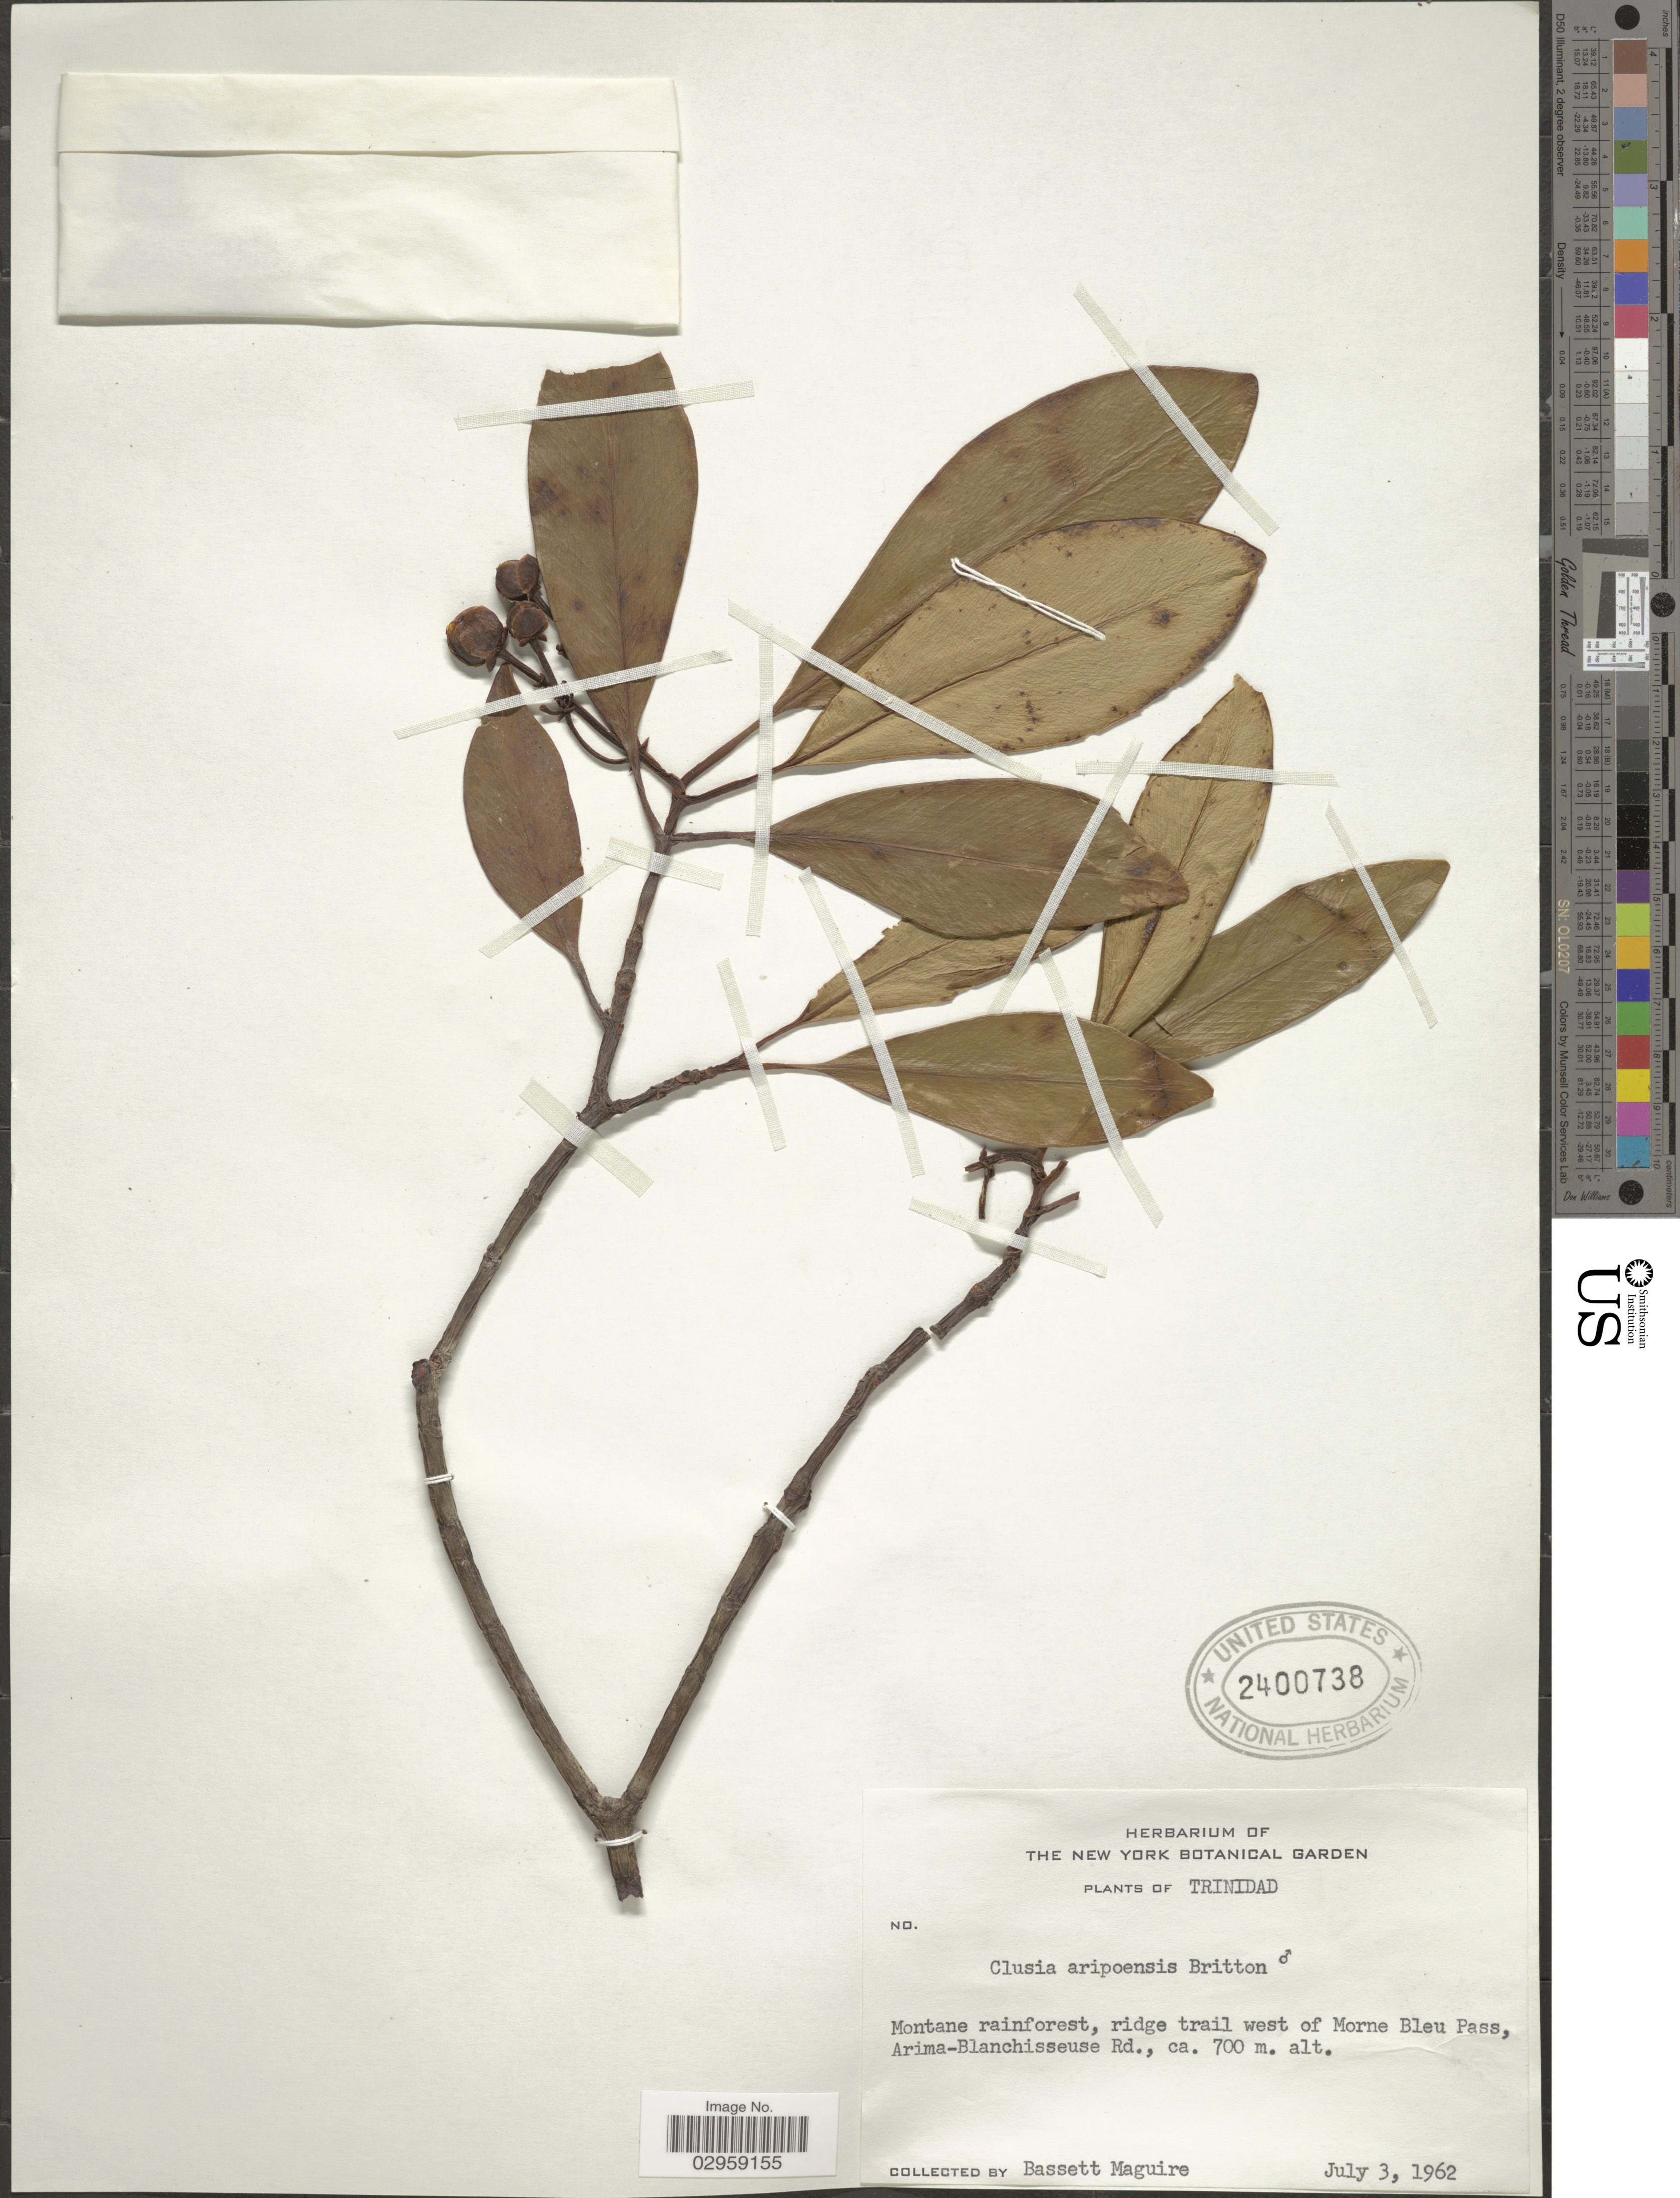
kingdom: Plantae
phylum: Tracheophyta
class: Magnoliopsida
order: Malpighiales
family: Clusiaceae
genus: Clusia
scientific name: Clusia aripoensis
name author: Britton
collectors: B. Maguire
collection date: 1962-07-03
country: Trinidad and Tobago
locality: Trinidad. Ridge trail west of Morne Bleu Pass, Arima-Blanchisseuse Rd.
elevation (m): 700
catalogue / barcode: US 2400738